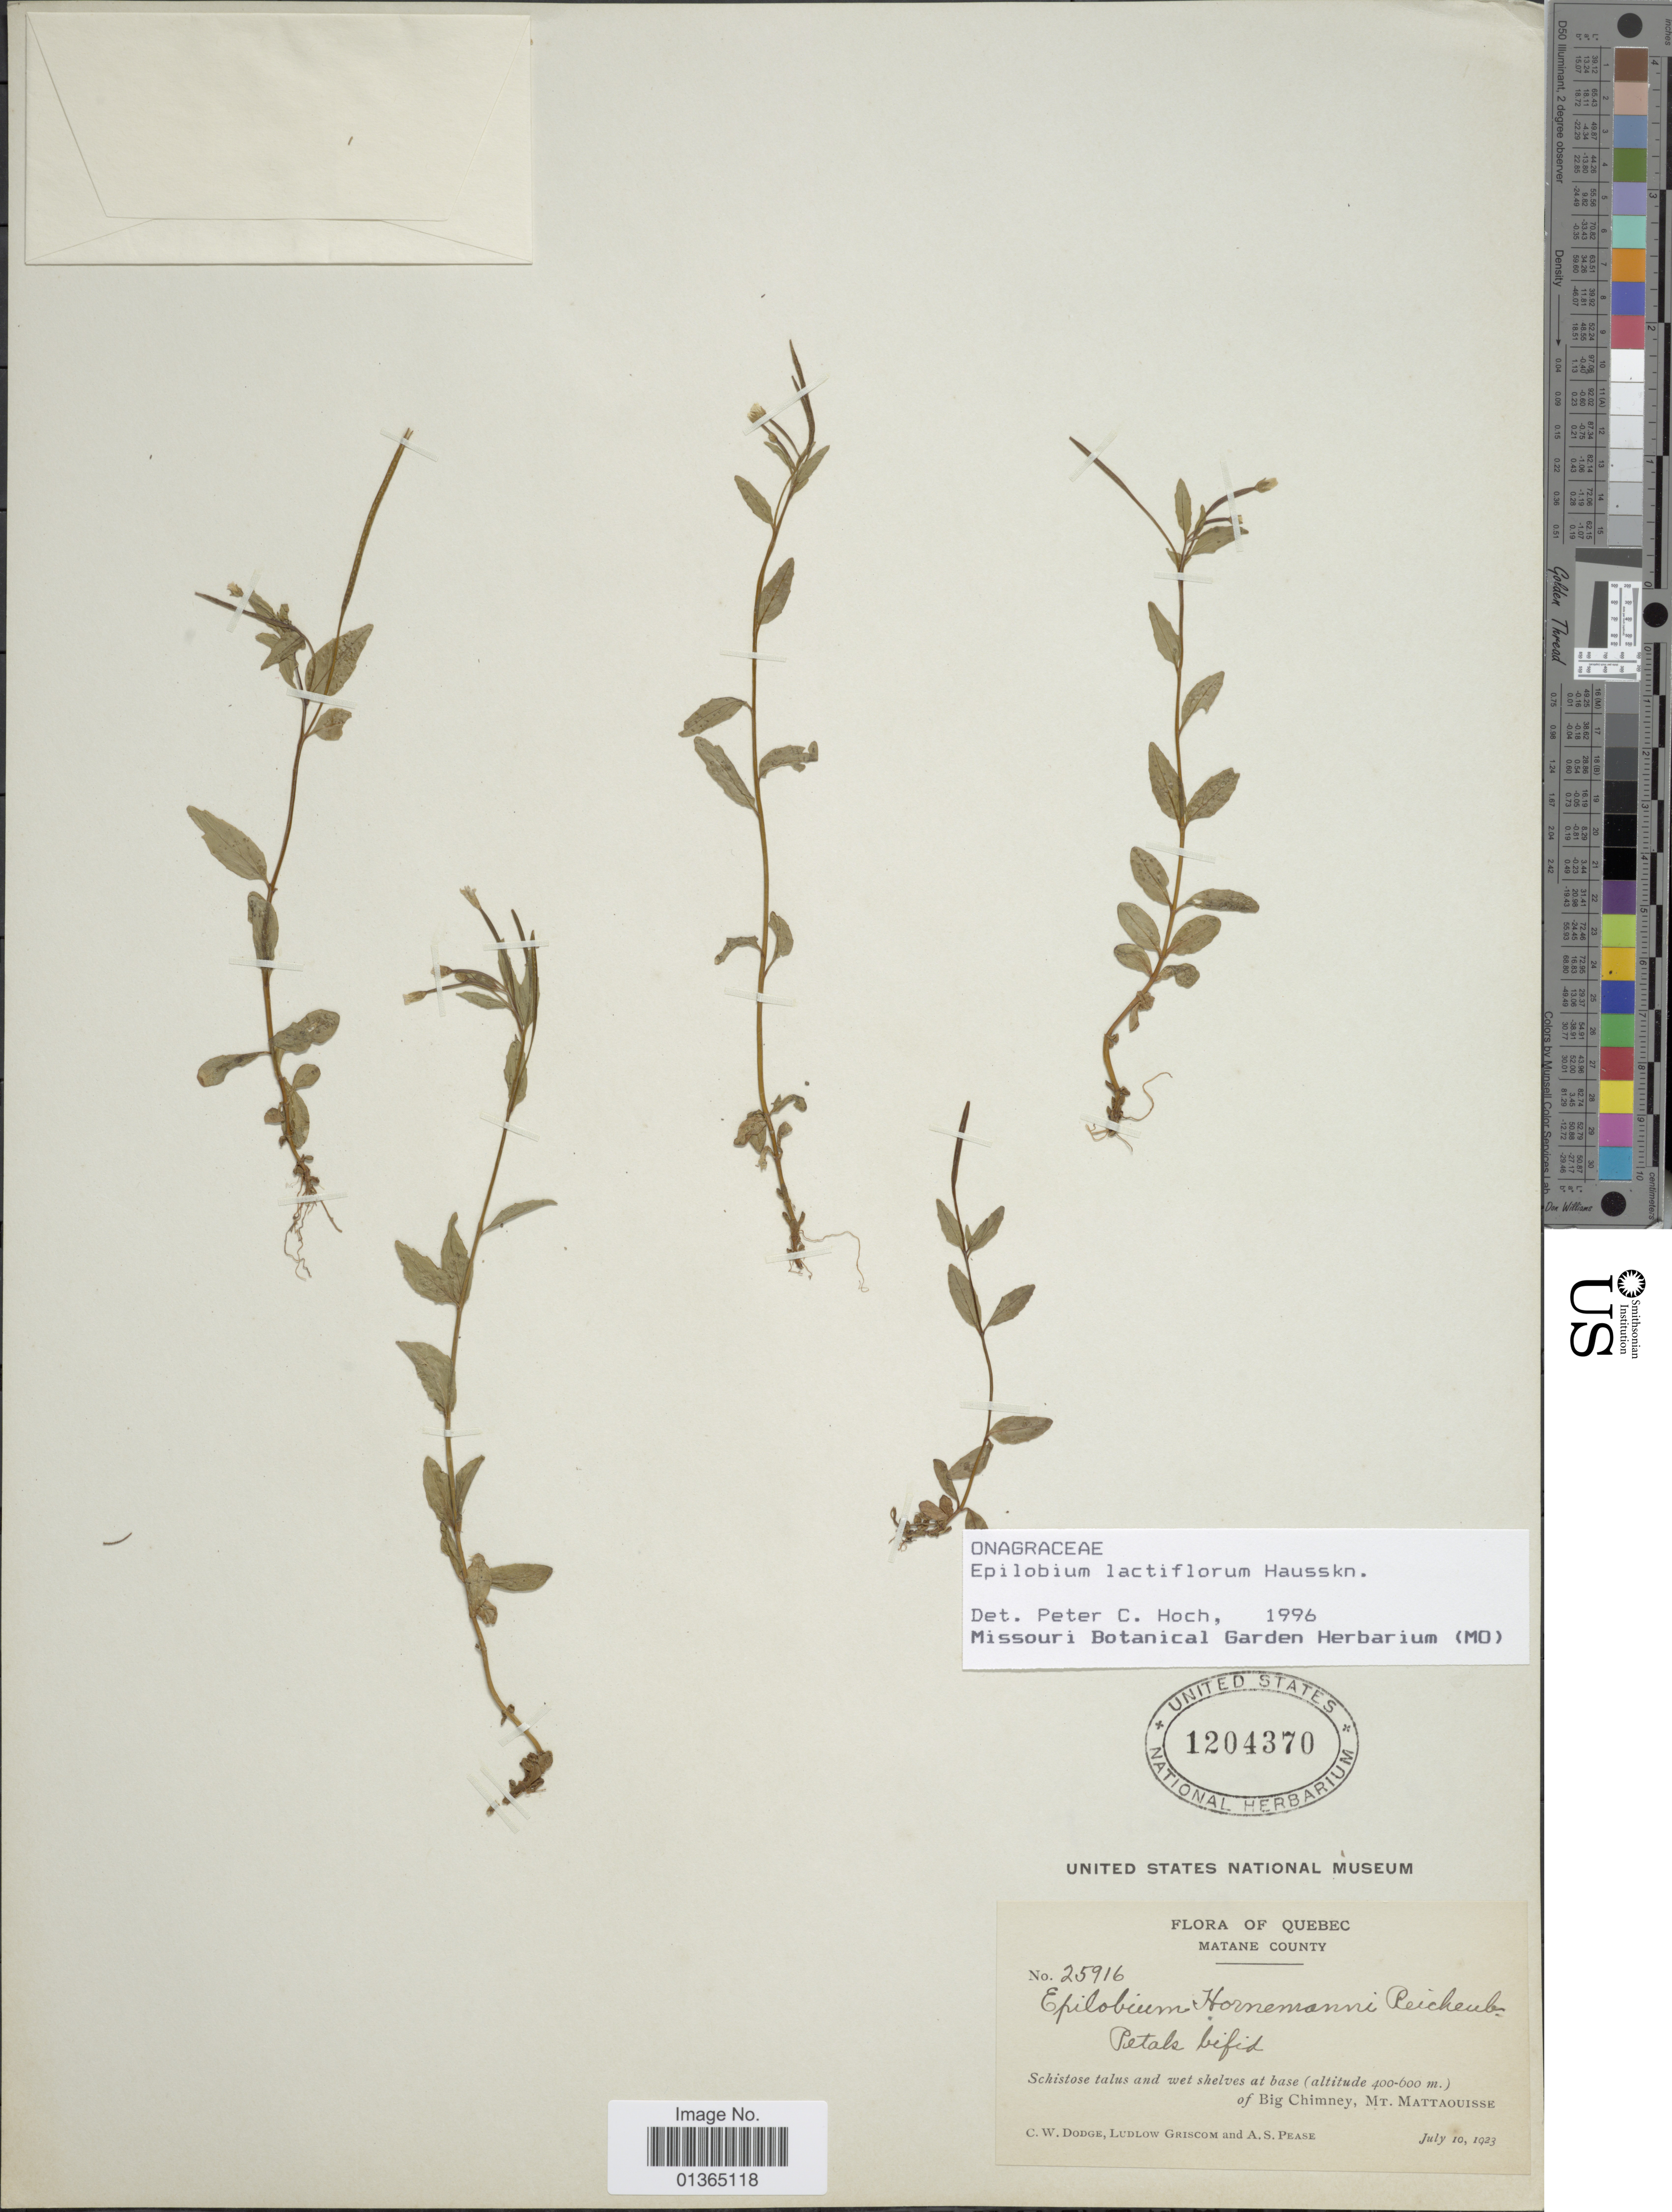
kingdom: Plantae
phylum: Tracheophyta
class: Magnoliopsida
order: Myrtales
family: Onagraceae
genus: Epilobium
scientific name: Epilobium lactiflorum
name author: Hausskn.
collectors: C. Dodge, L. Griscom & A. S. Pease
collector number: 25916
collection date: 1923-07-10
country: Canada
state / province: Quebec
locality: Matane County. Big Chimney, Mt. Mattaouisse.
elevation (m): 400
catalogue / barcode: US 1204370